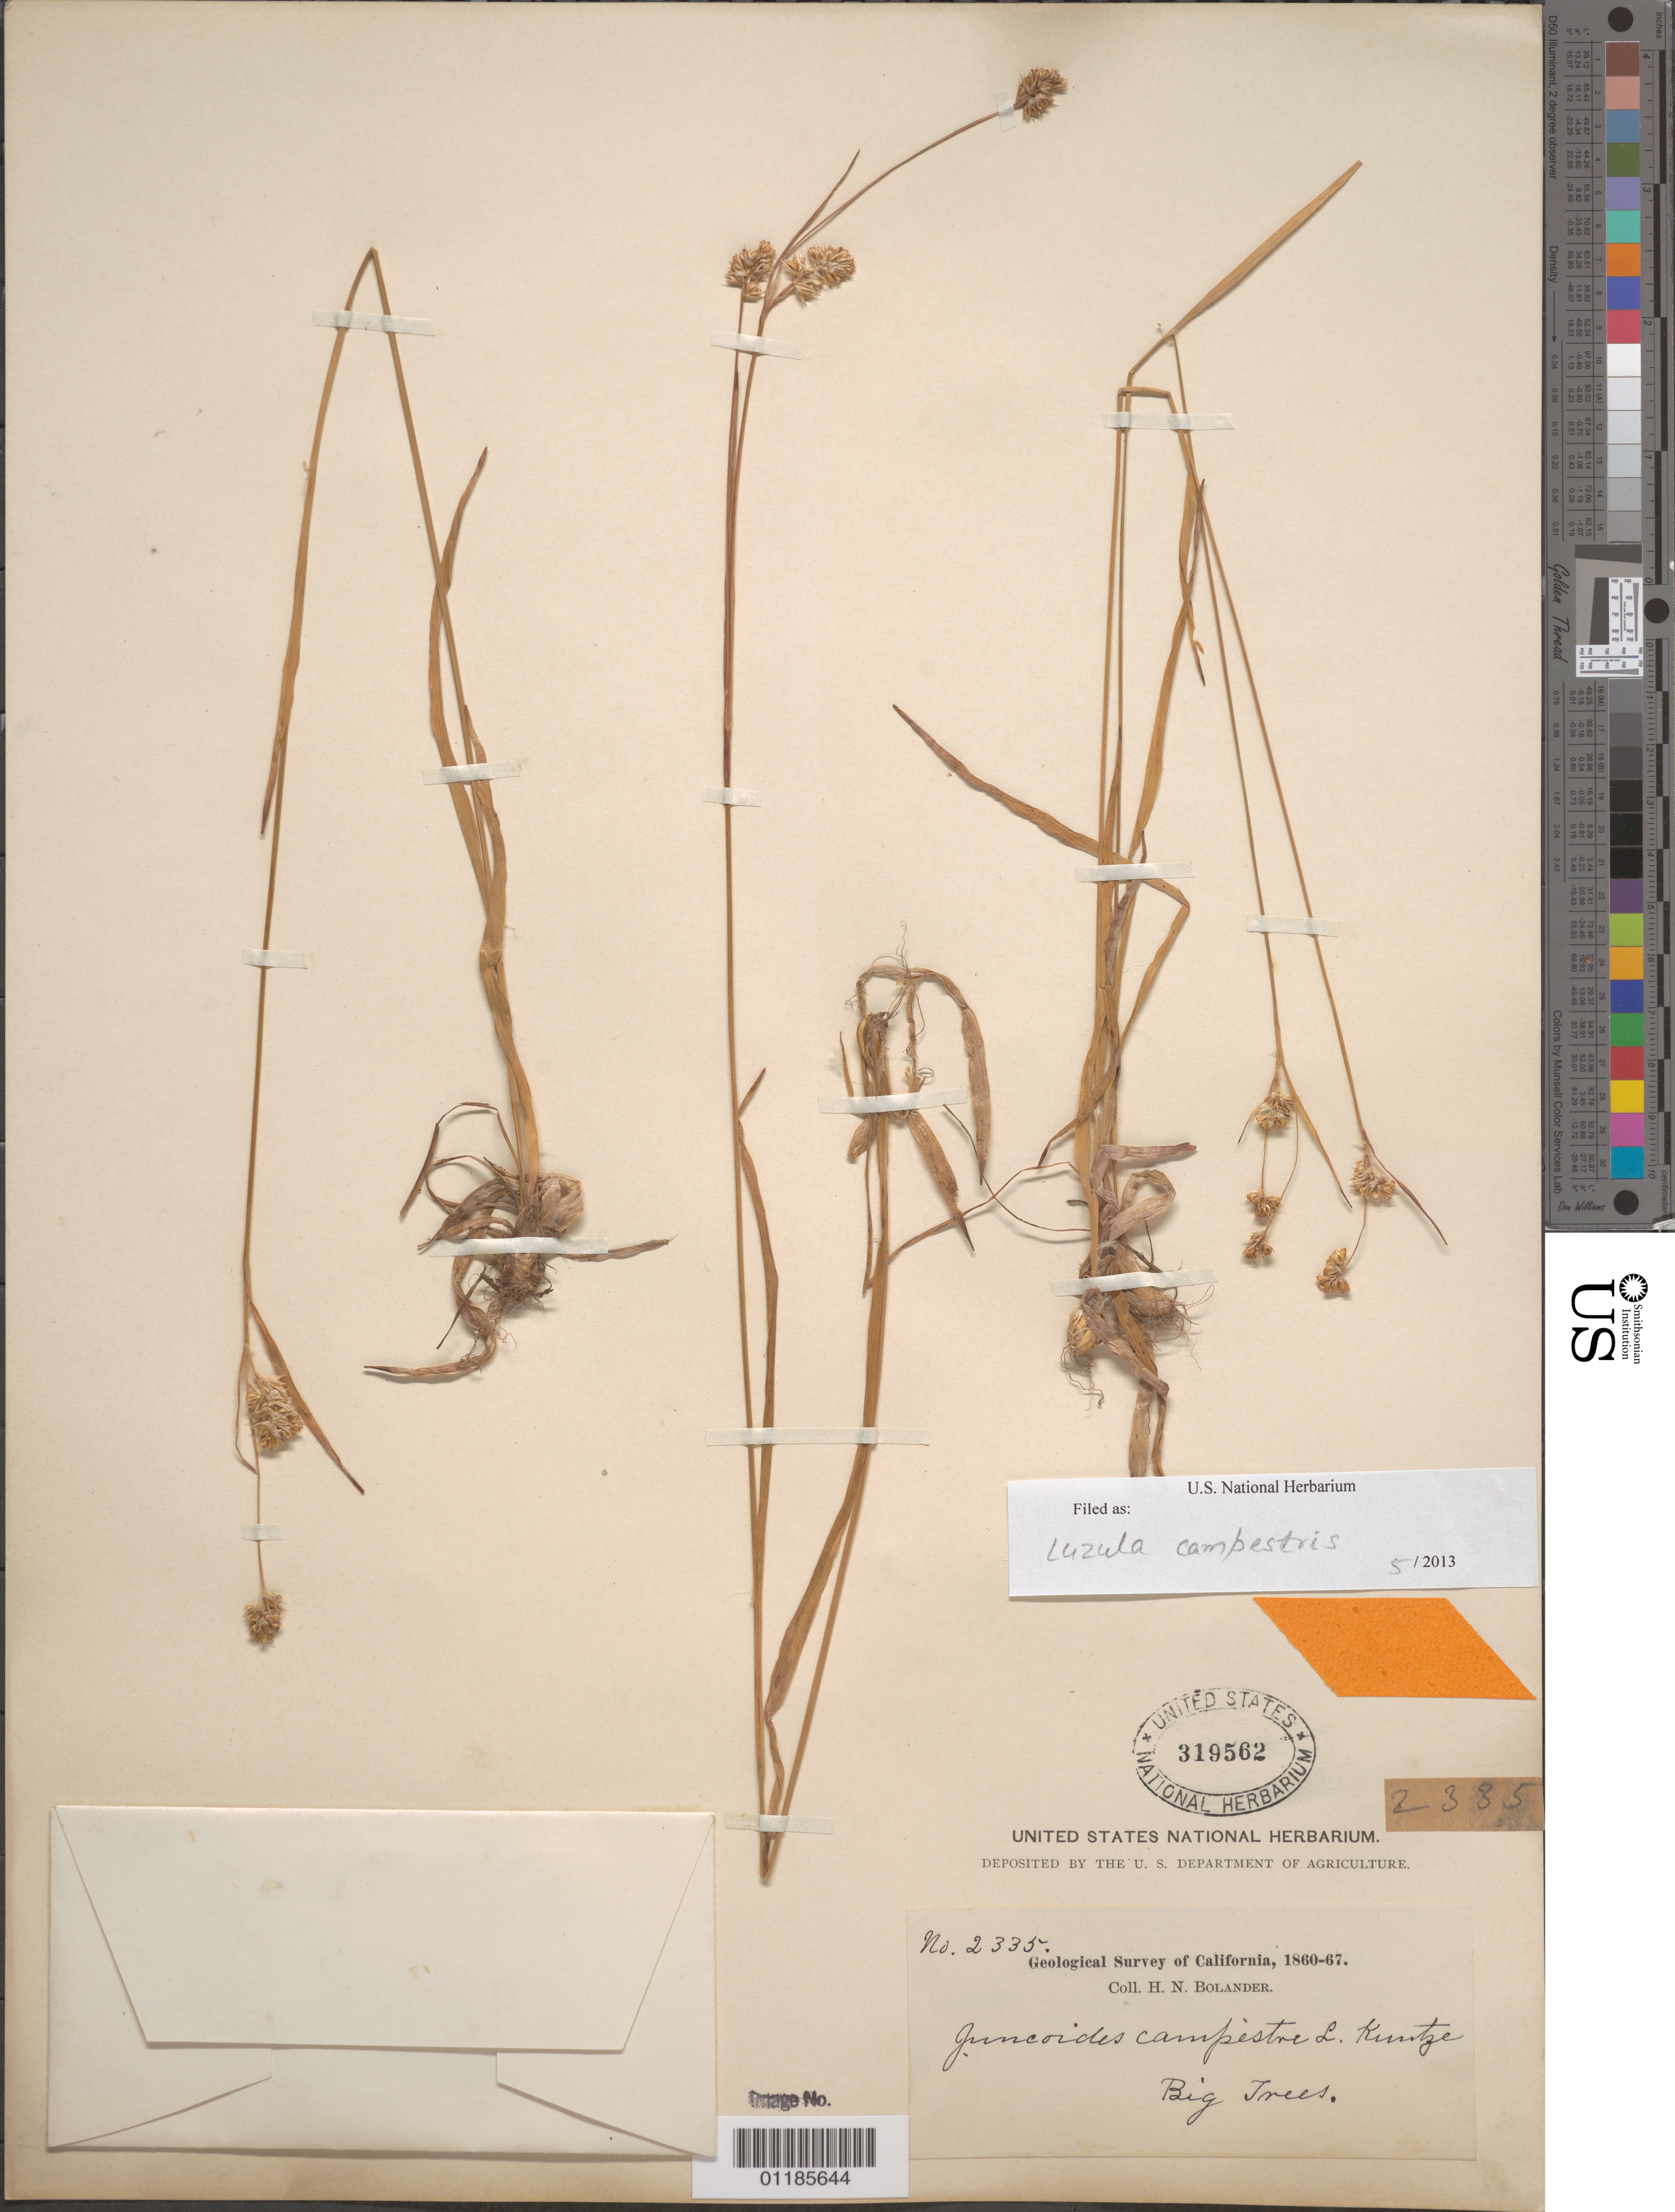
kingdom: Plantae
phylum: Tracheophyta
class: Liliopsida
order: Poales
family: Juncaceae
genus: Luzula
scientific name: Luzula campestris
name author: (L.) DC.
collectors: H. Bolander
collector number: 2335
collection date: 1860/1867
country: United States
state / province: California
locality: Big Trees.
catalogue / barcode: US 319562